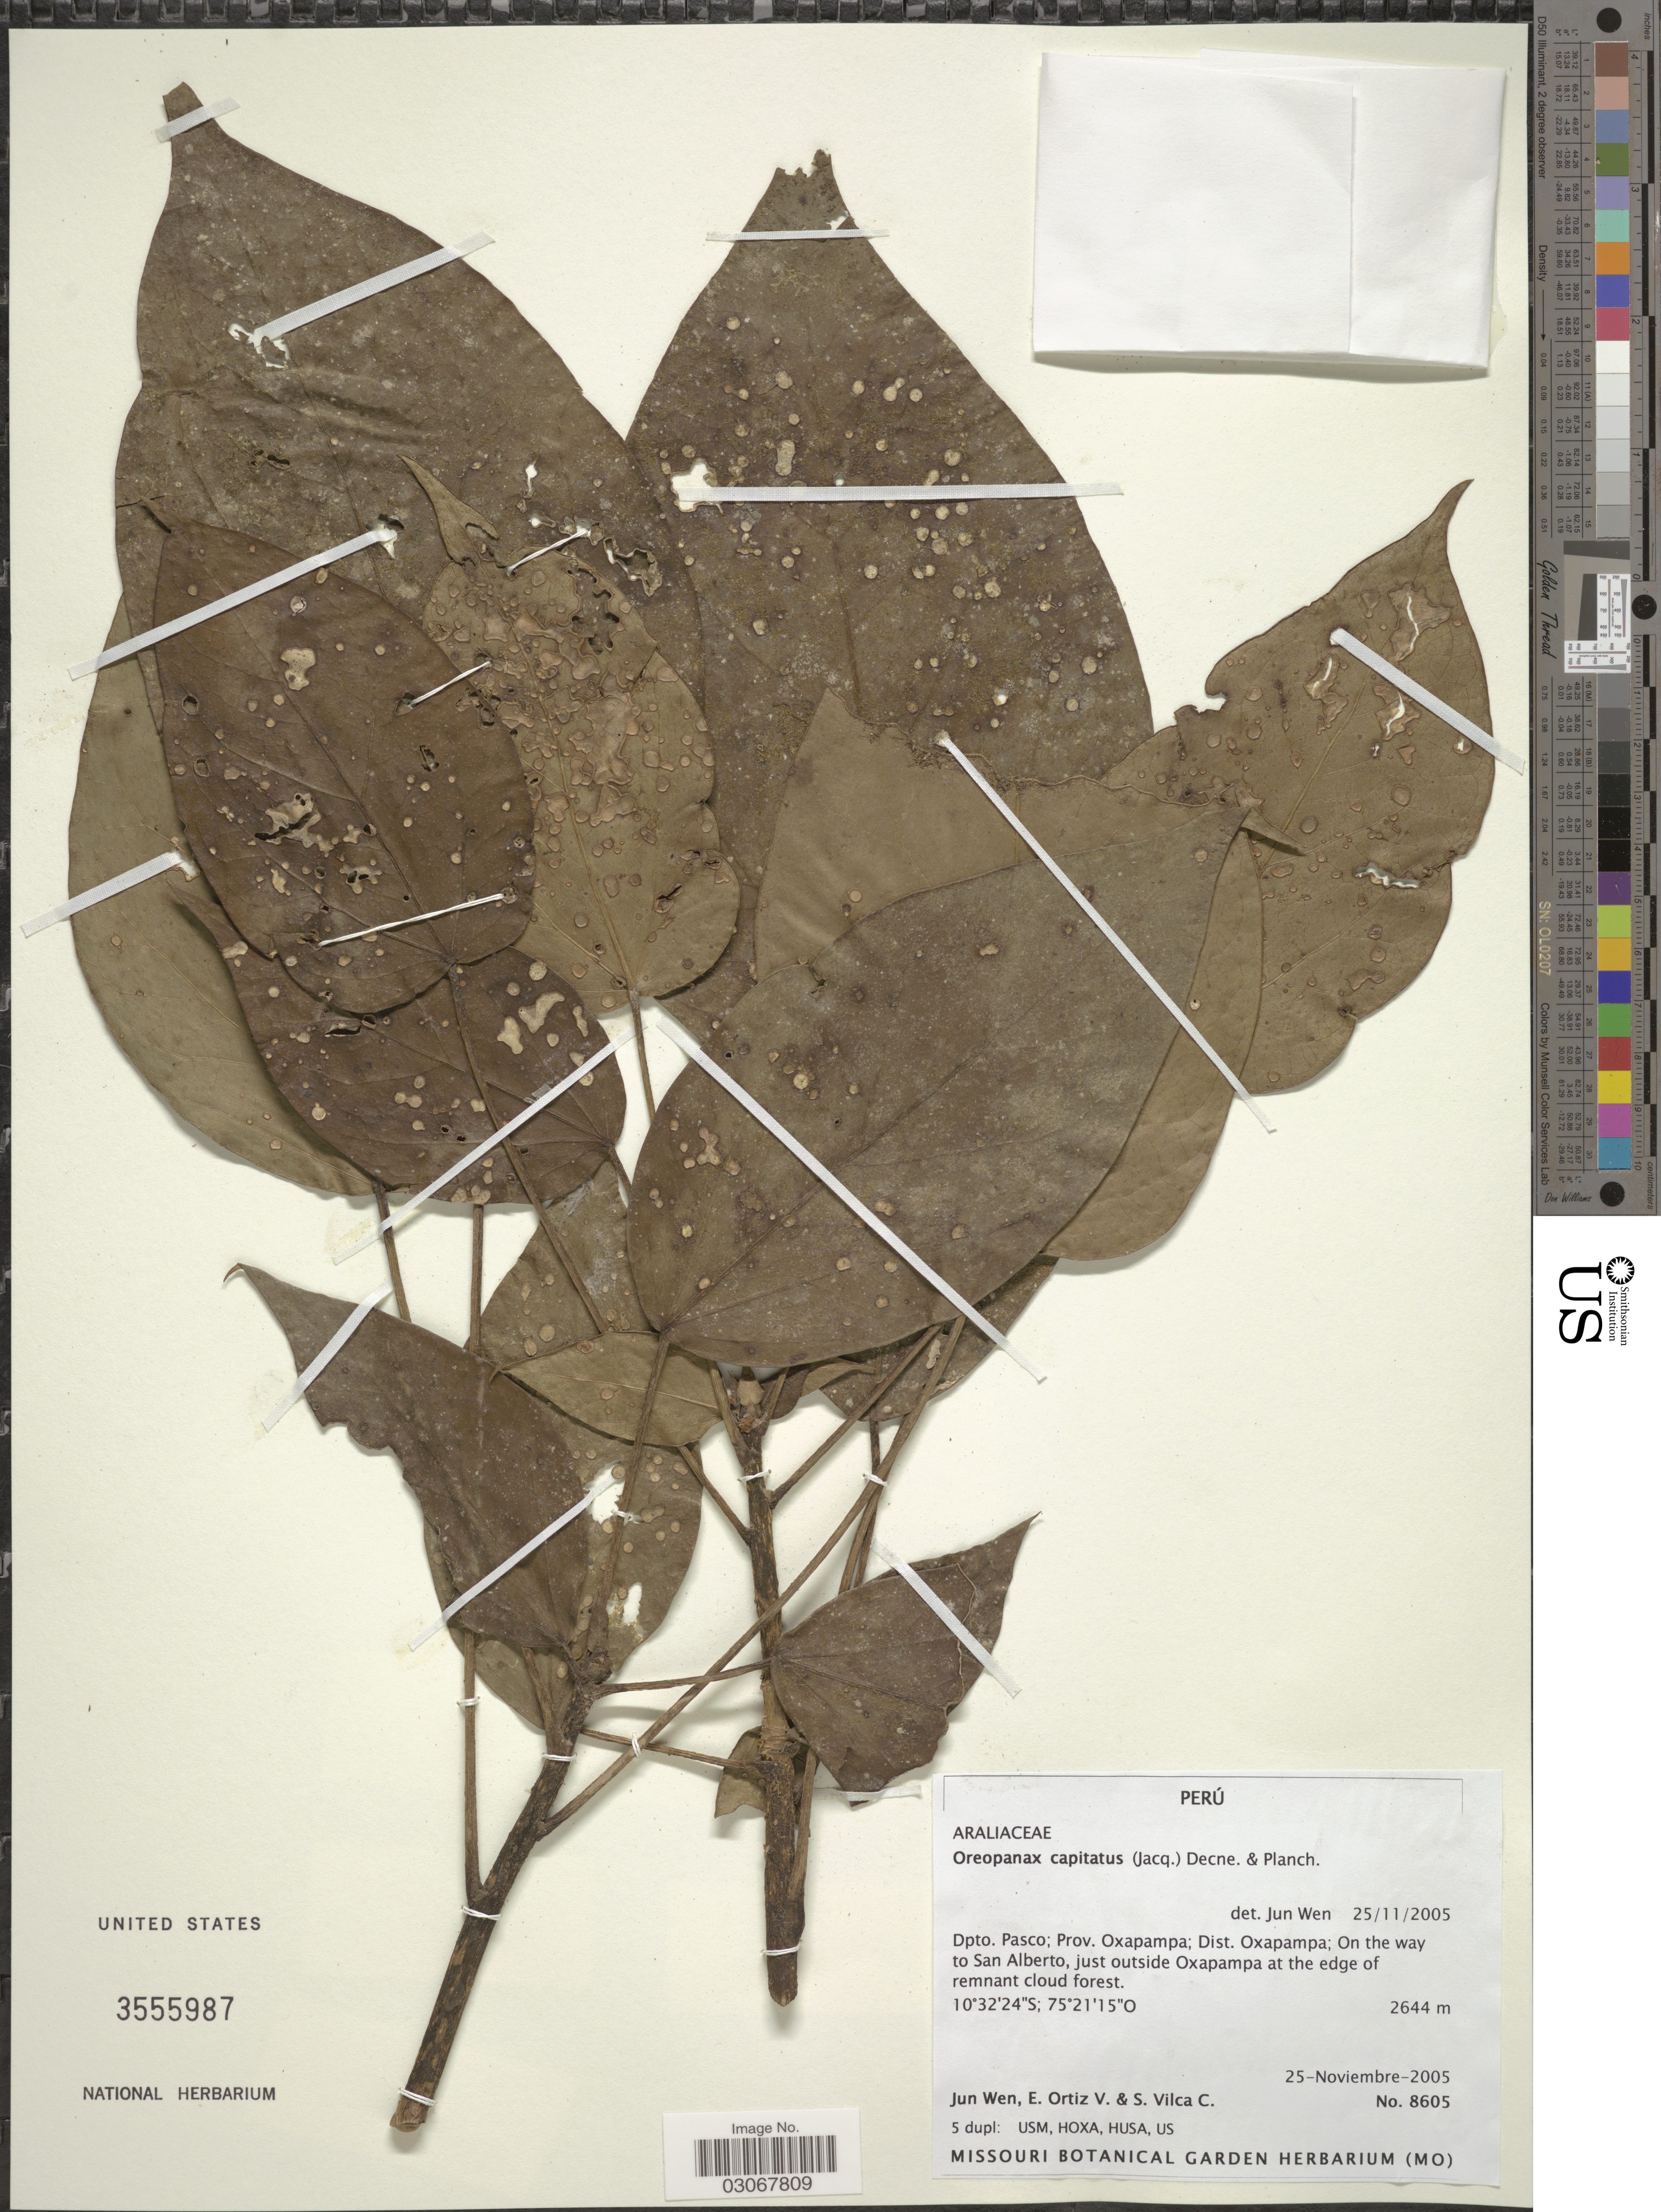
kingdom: Plantae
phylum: Tracheophyta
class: Magnoliopsida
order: Apiales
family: Araliaceae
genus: Oreopanax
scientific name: Oreopanax capitatus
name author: (Jacq.) Decne. & Planch.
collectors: J. Wen, E. Ortiz V. & S. Vilca C.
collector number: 8605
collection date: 2005-11-25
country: Peru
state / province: Pasco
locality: Dpto. Pasco; Prov. Oxapampa; Dist. Oxapampa; On the way to San Alberto, just outside Oxapampa at the edge of remnant cloud forest.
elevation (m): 2644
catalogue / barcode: US 3555987